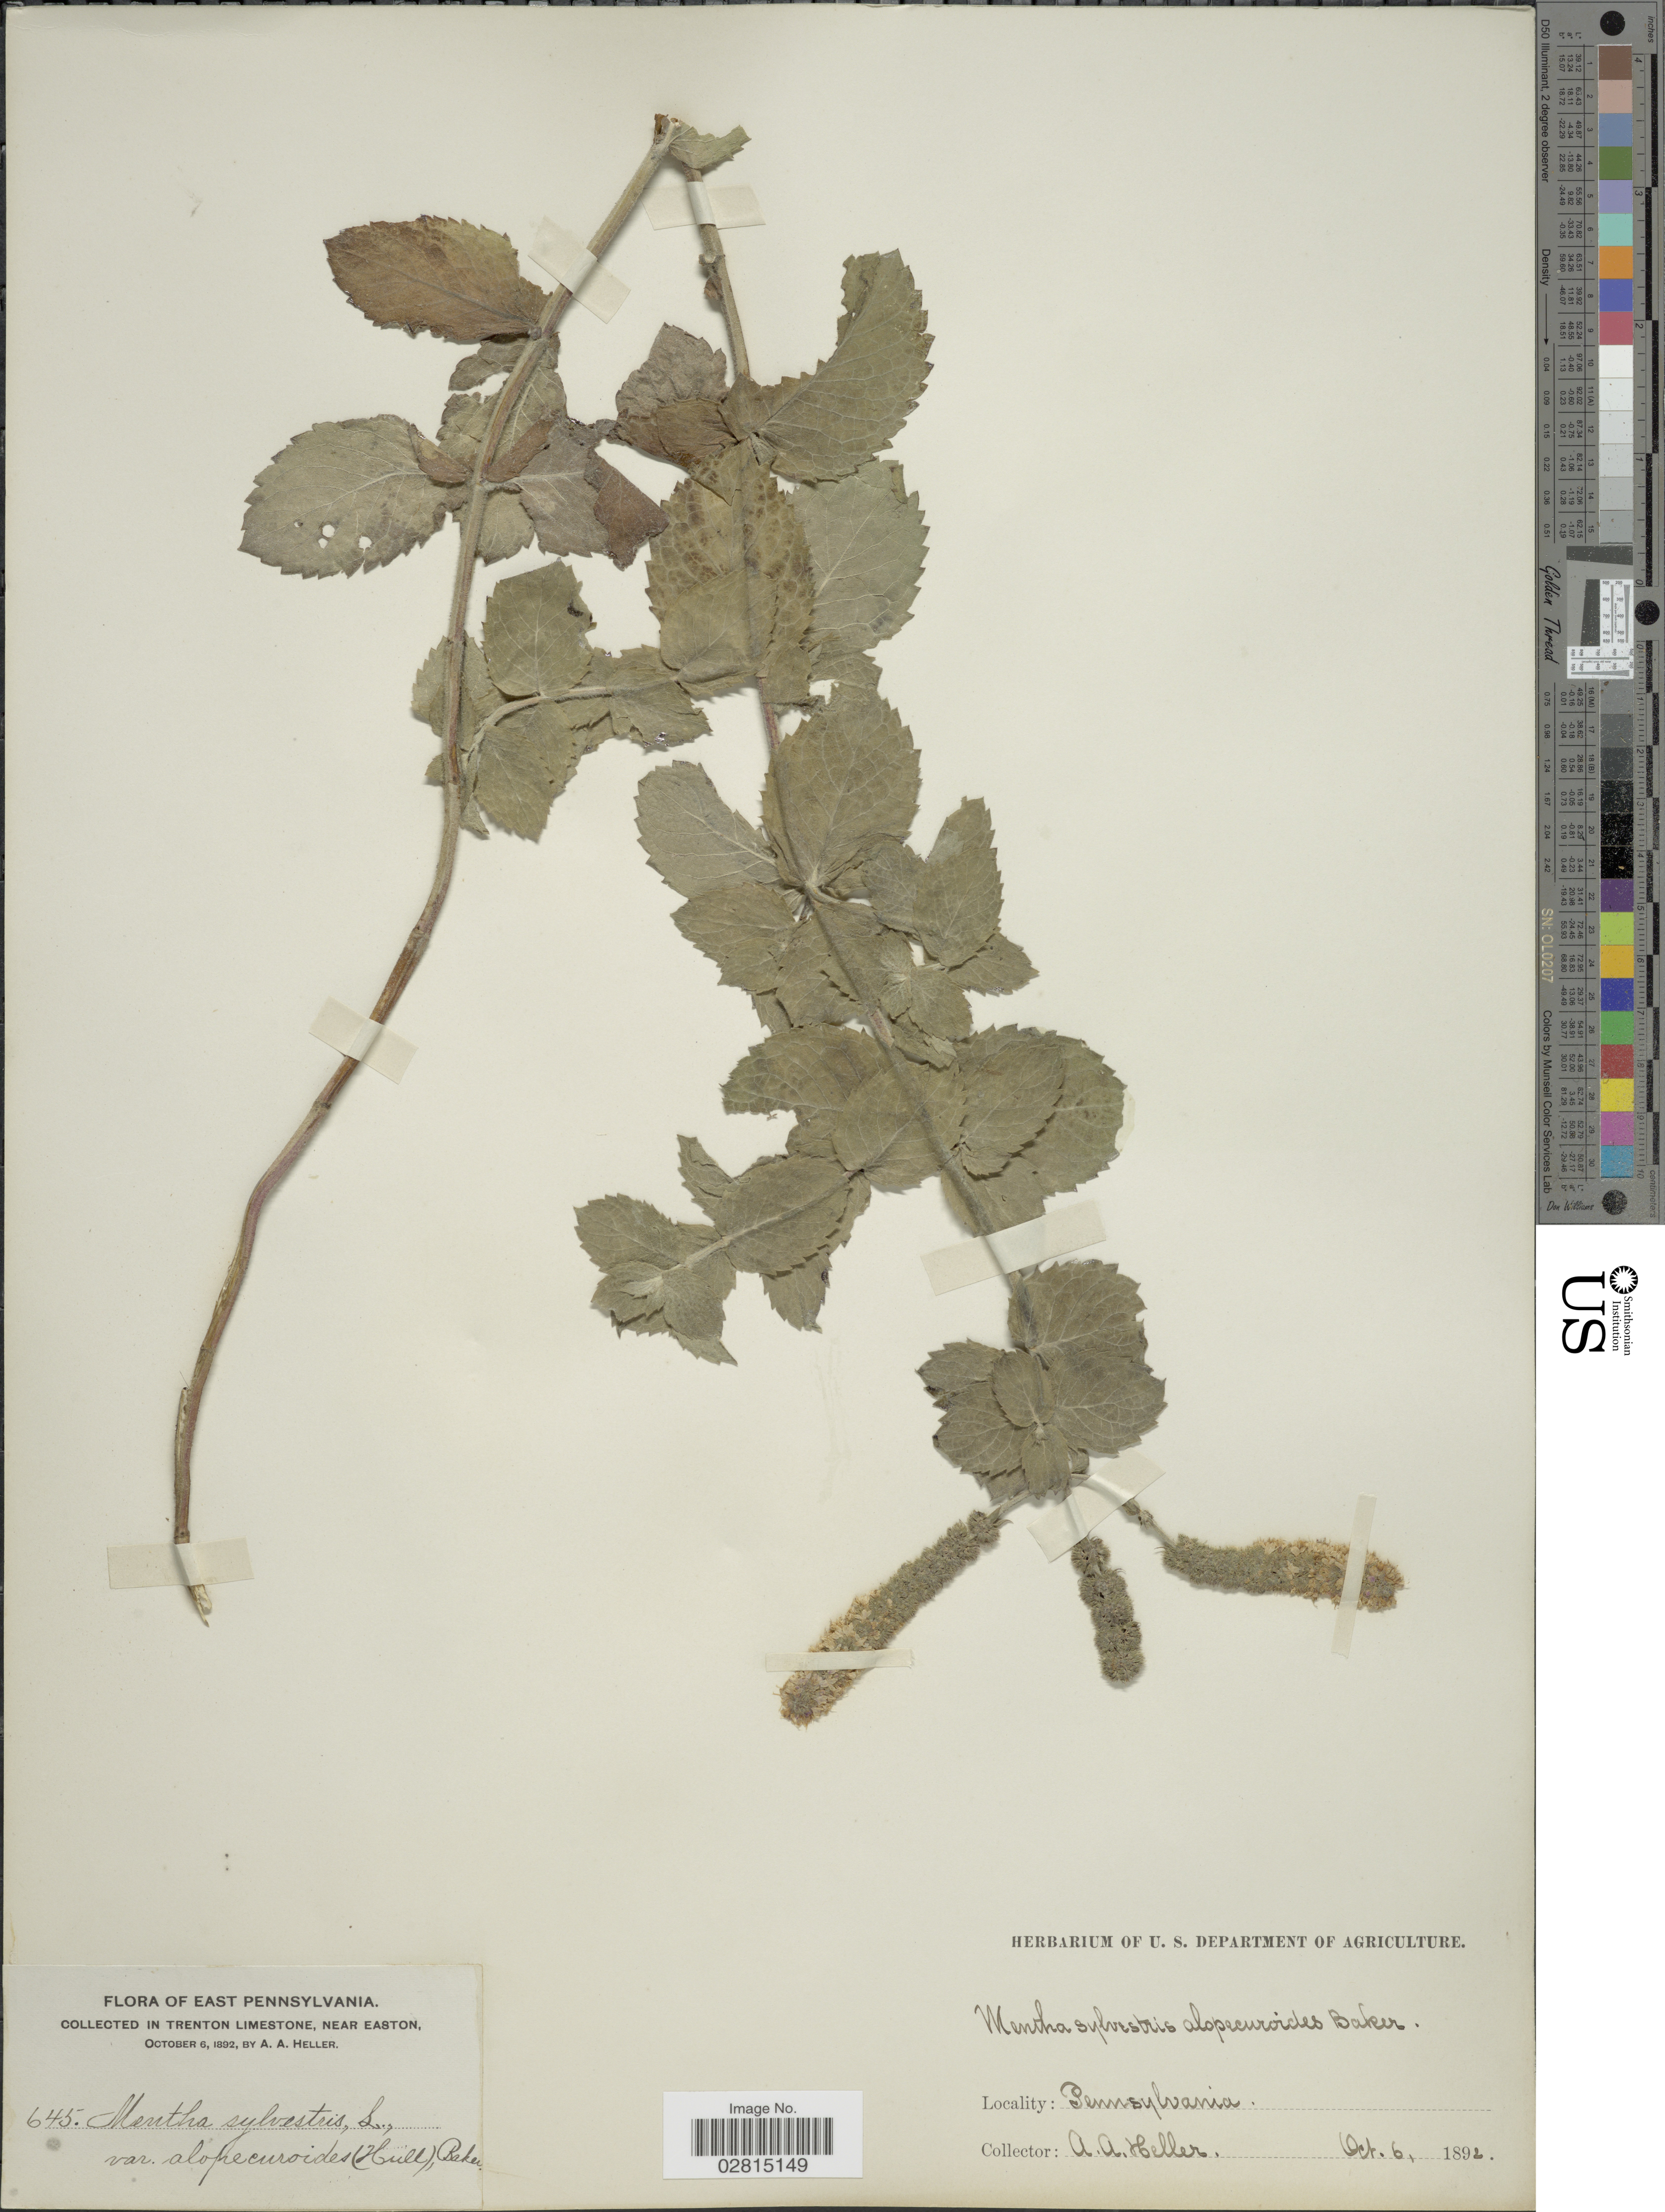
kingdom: Plantae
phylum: Tracheophyta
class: Magnoliopsida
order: Lamiales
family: Lamiaceae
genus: Mentha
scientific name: Mentha alopecuroides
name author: Hull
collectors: A. A. Heller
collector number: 645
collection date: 1892-10-06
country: United States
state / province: Pennsylvania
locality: East Pennsylvania, Trenton Limestone, near Easton.